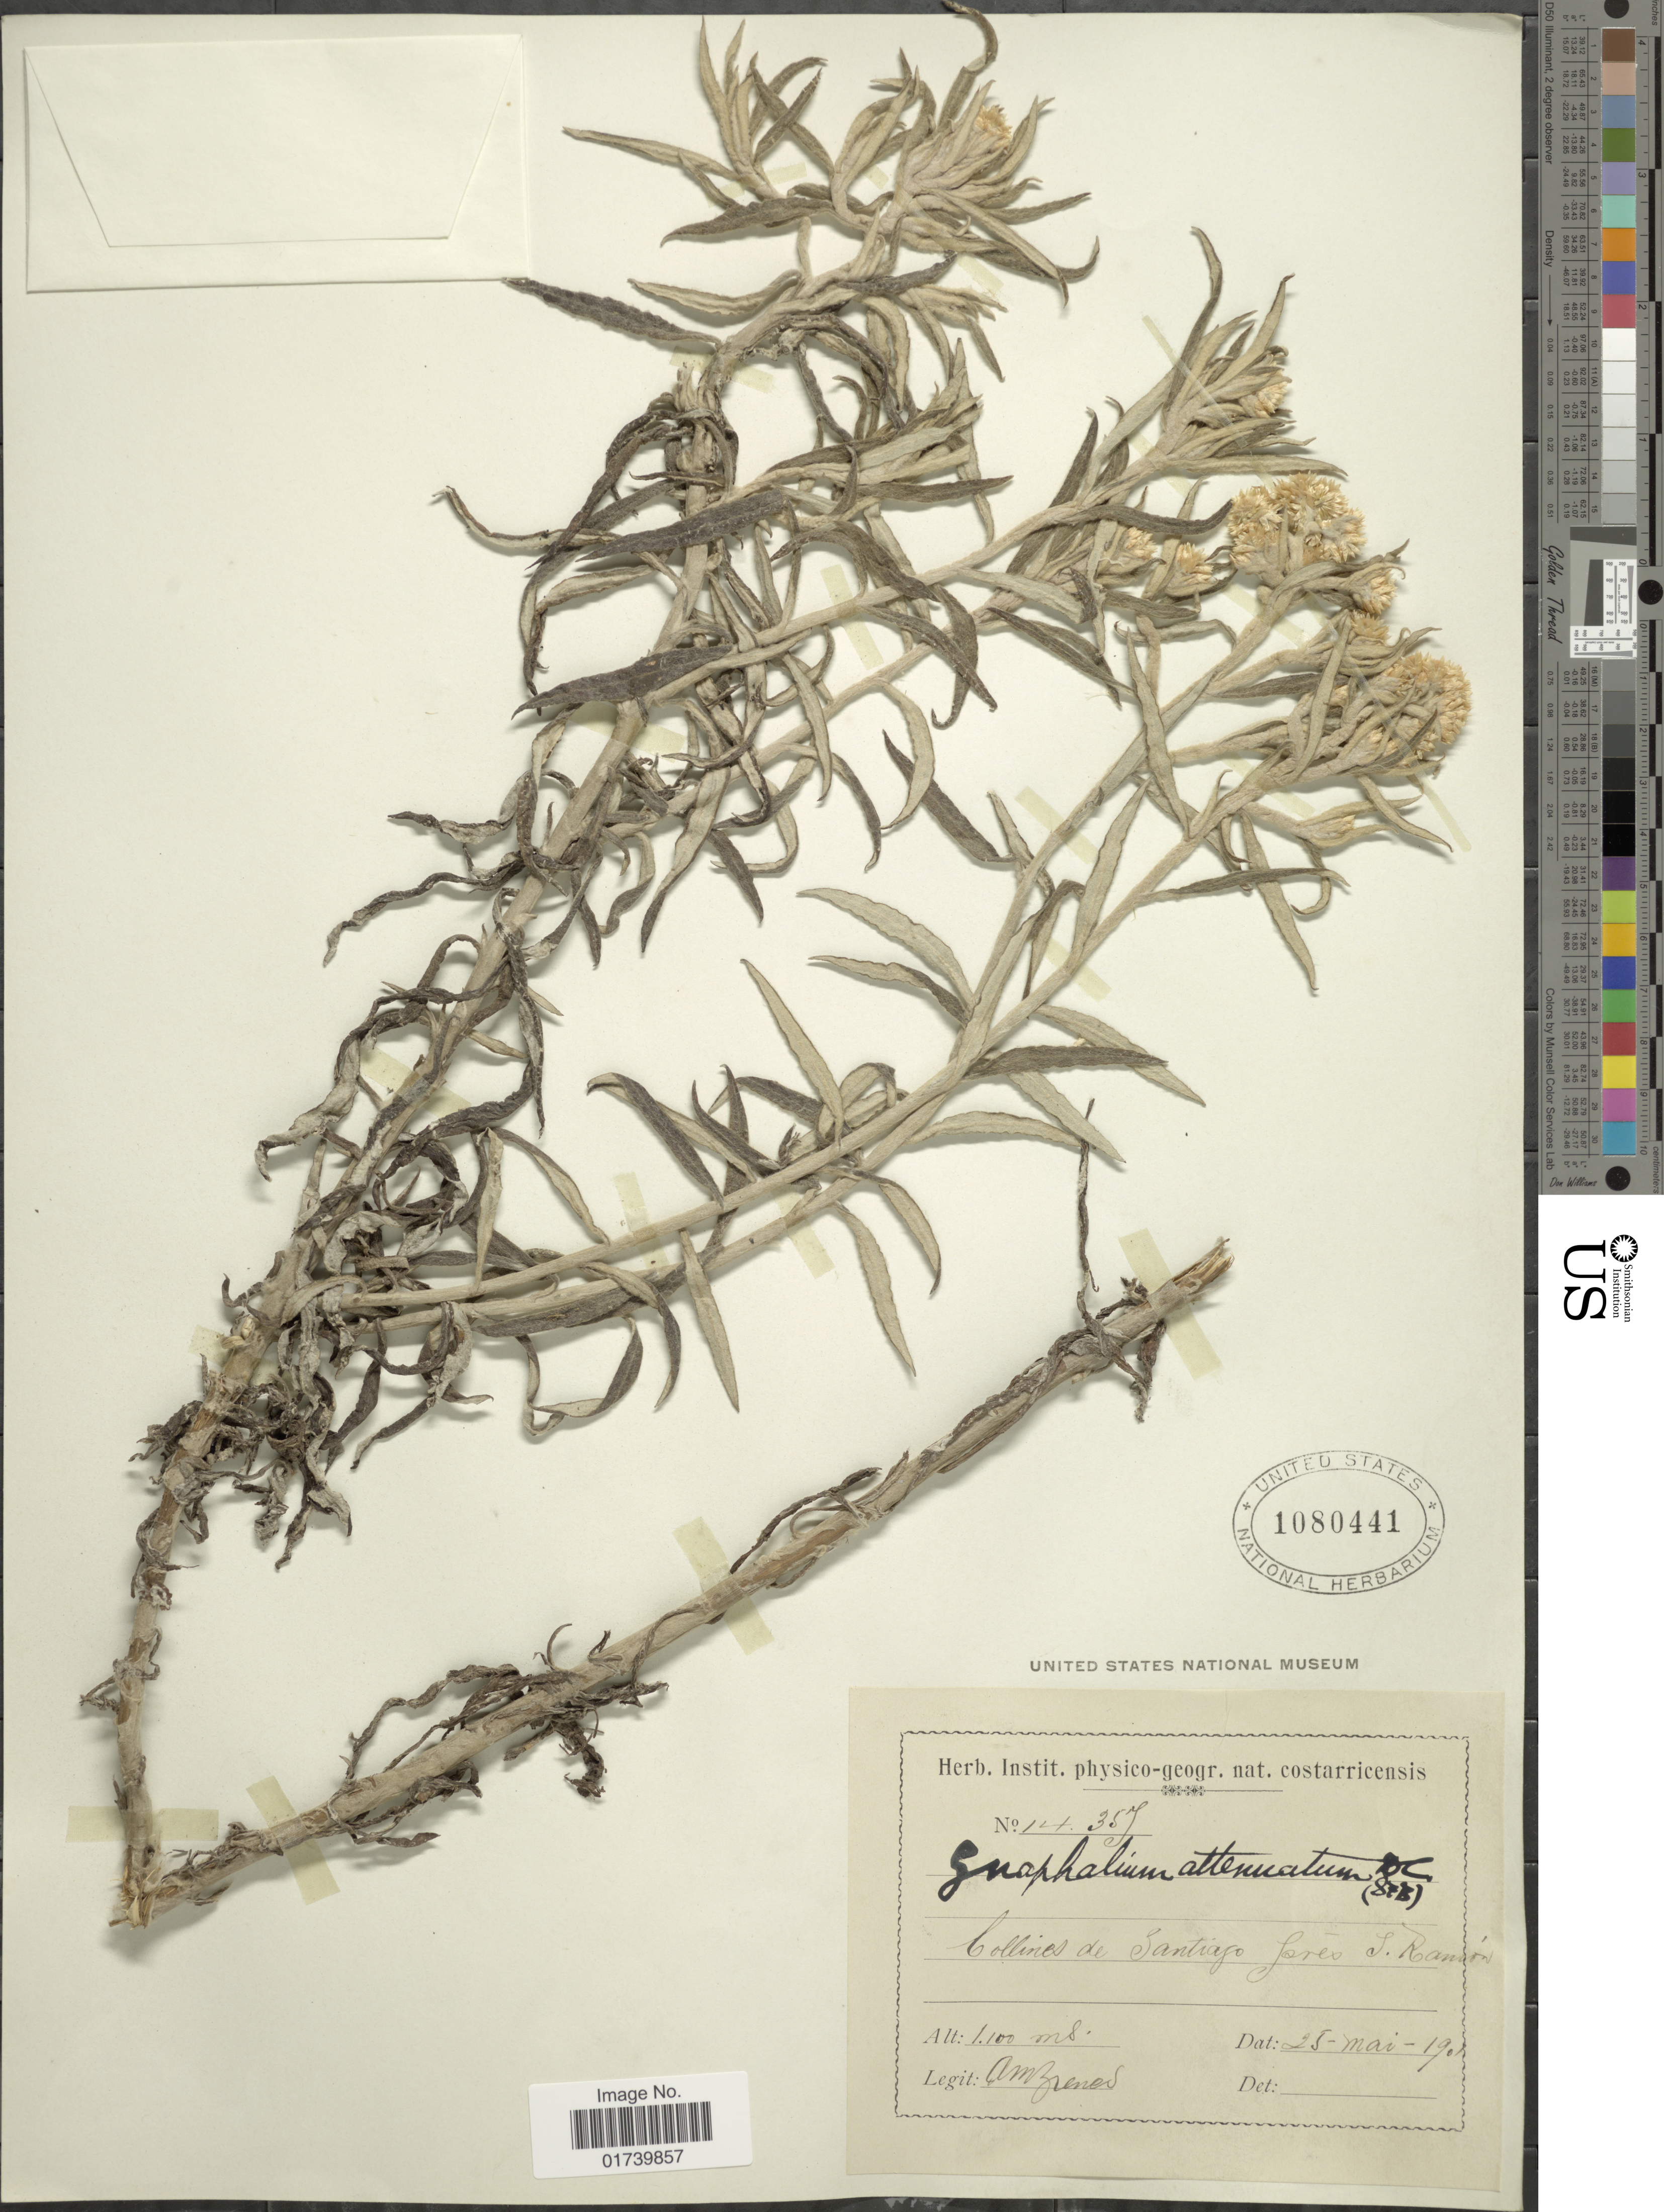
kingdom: Plantae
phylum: Tracheophyta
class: Magnoliopsida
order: Asterales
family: Asteraceae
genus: Pseudognaphalium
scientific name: Pseudognaphalium attenuatum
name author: (DC.) Anderb.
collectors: A. Brenes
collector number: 14357*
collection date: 1901-05-25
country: Costa Rica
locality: Collines de Santiago fores S. Ramon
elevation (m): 1100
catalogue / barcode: US 1080441